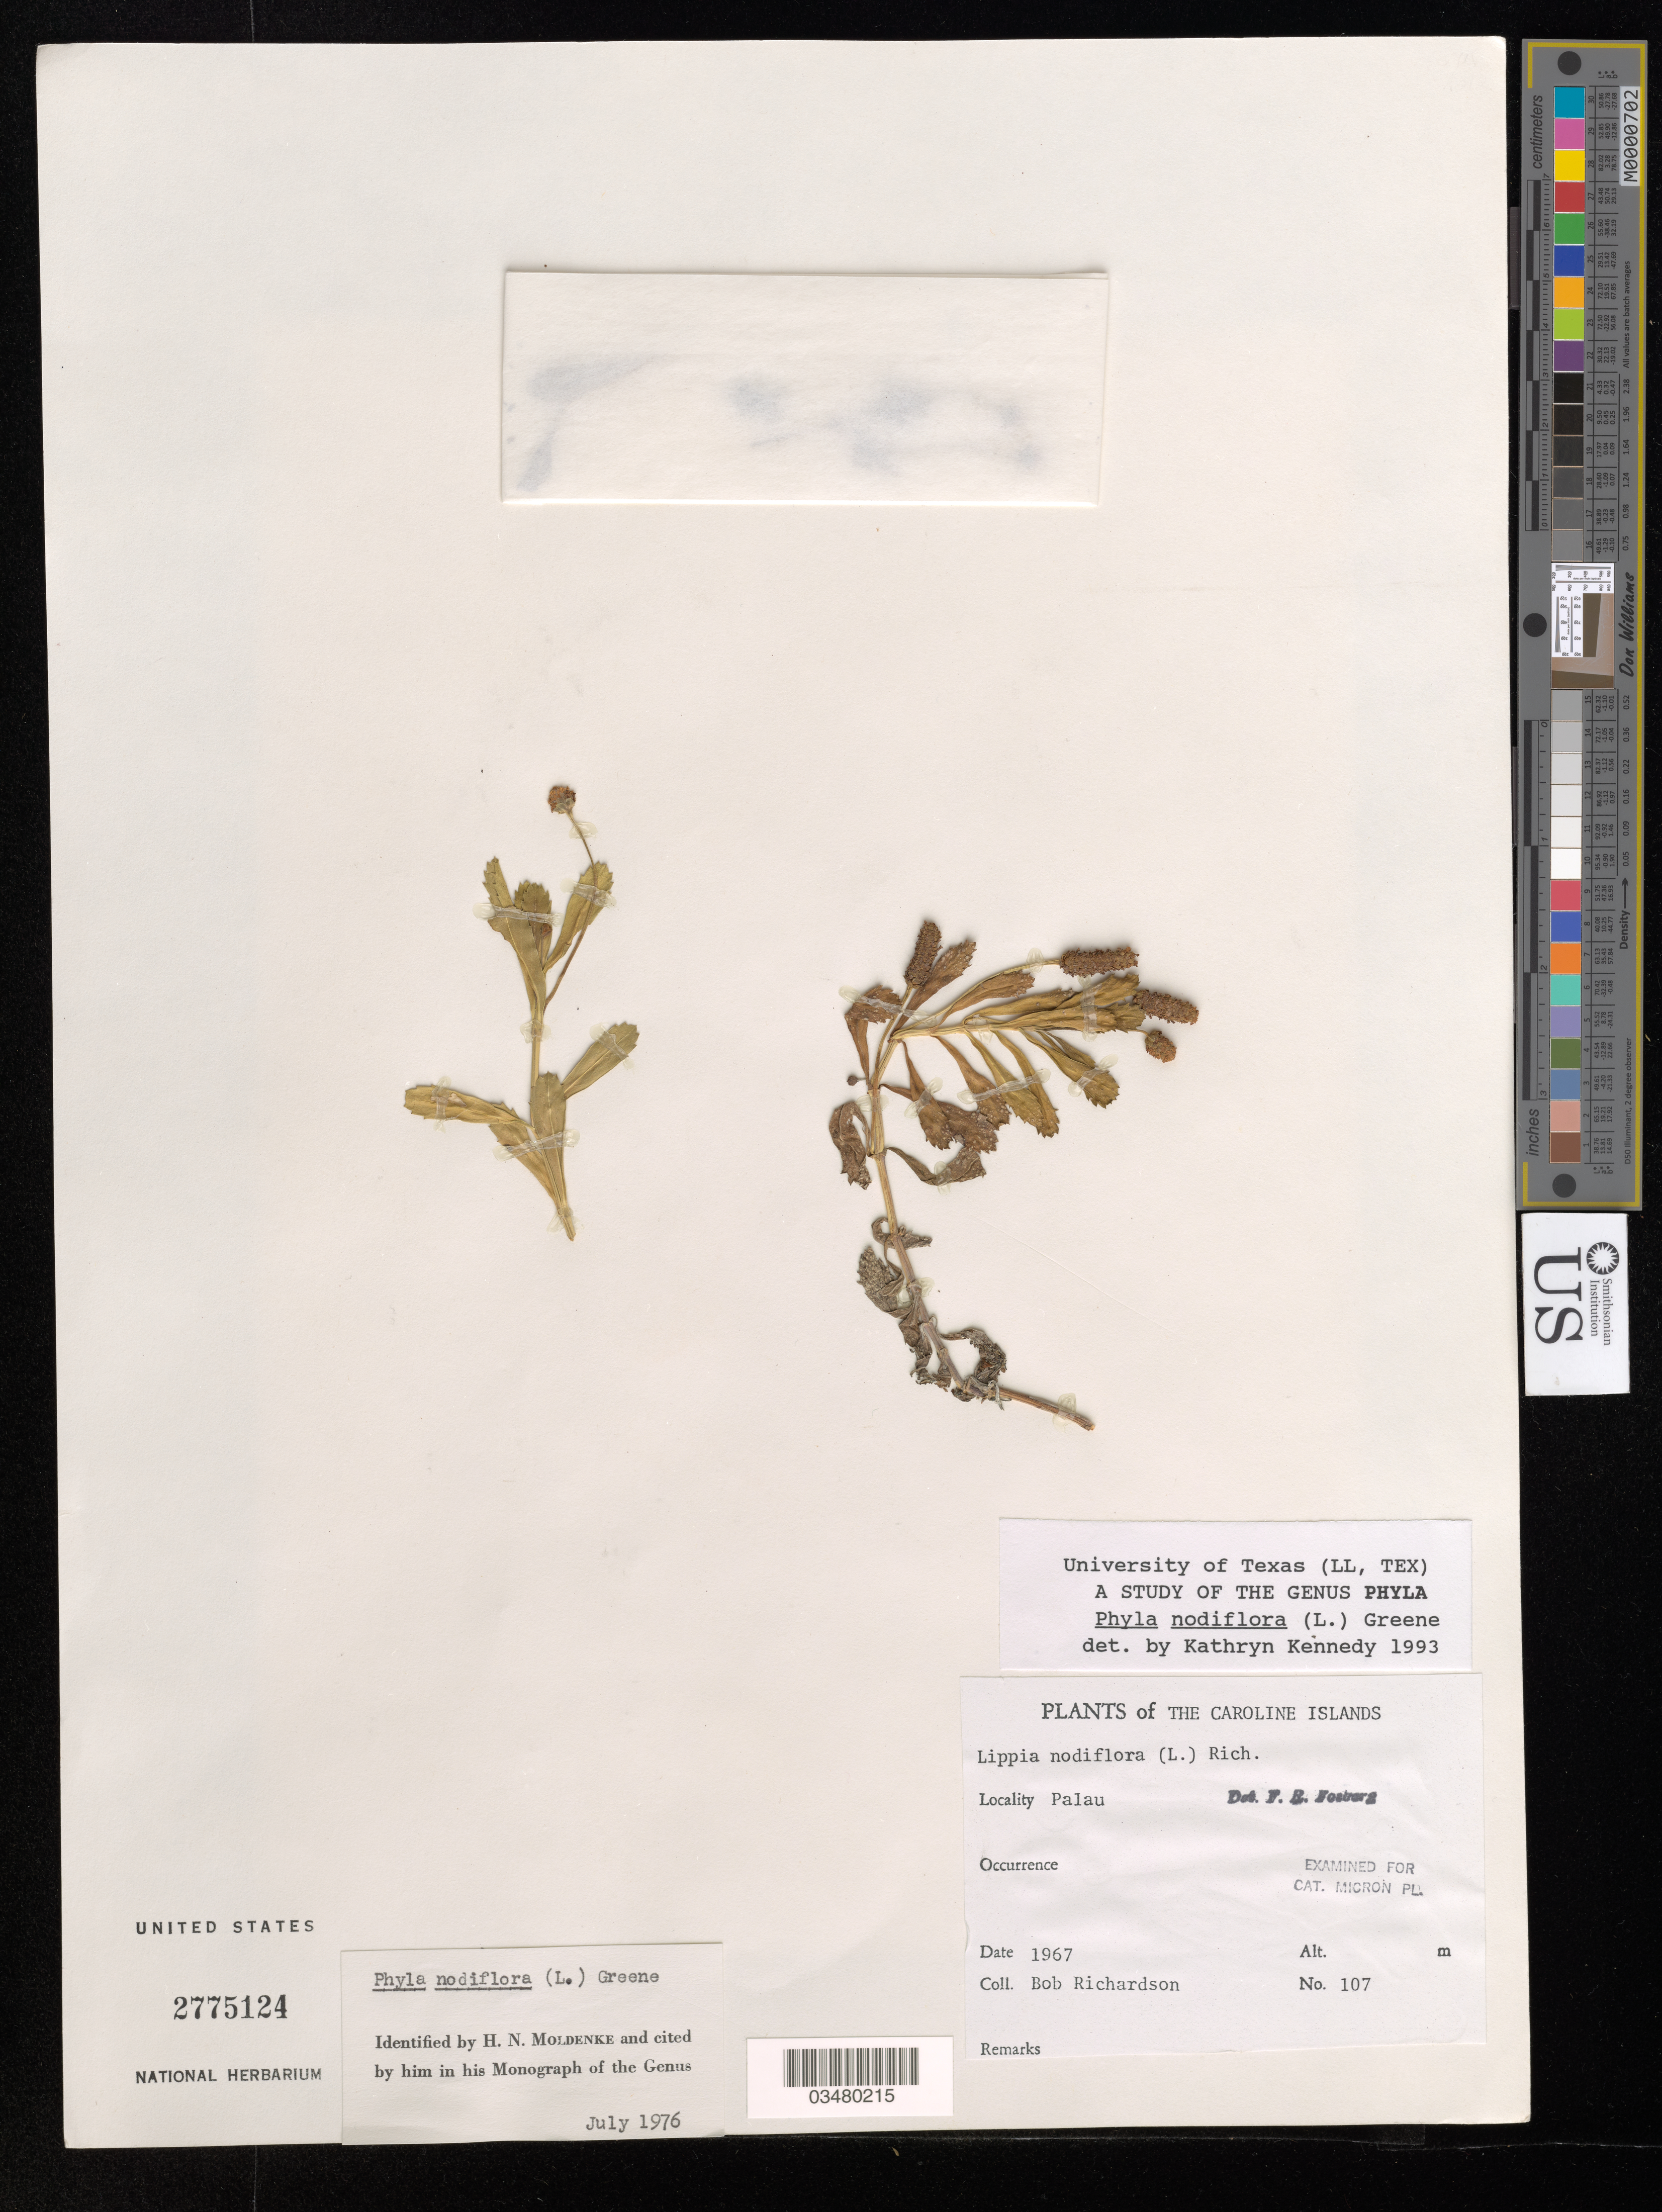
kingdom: Plantae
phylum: Tracheophyta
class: Magnoliopsida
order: Lamiales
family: Verbenaceae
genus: Phyla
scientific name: Phyla nodiflora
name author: (L.) Greene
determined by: Kennedy, K.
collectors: B. Richardson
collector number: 107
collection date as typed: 1967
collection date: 1967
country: Palau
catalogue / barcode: US 2775124